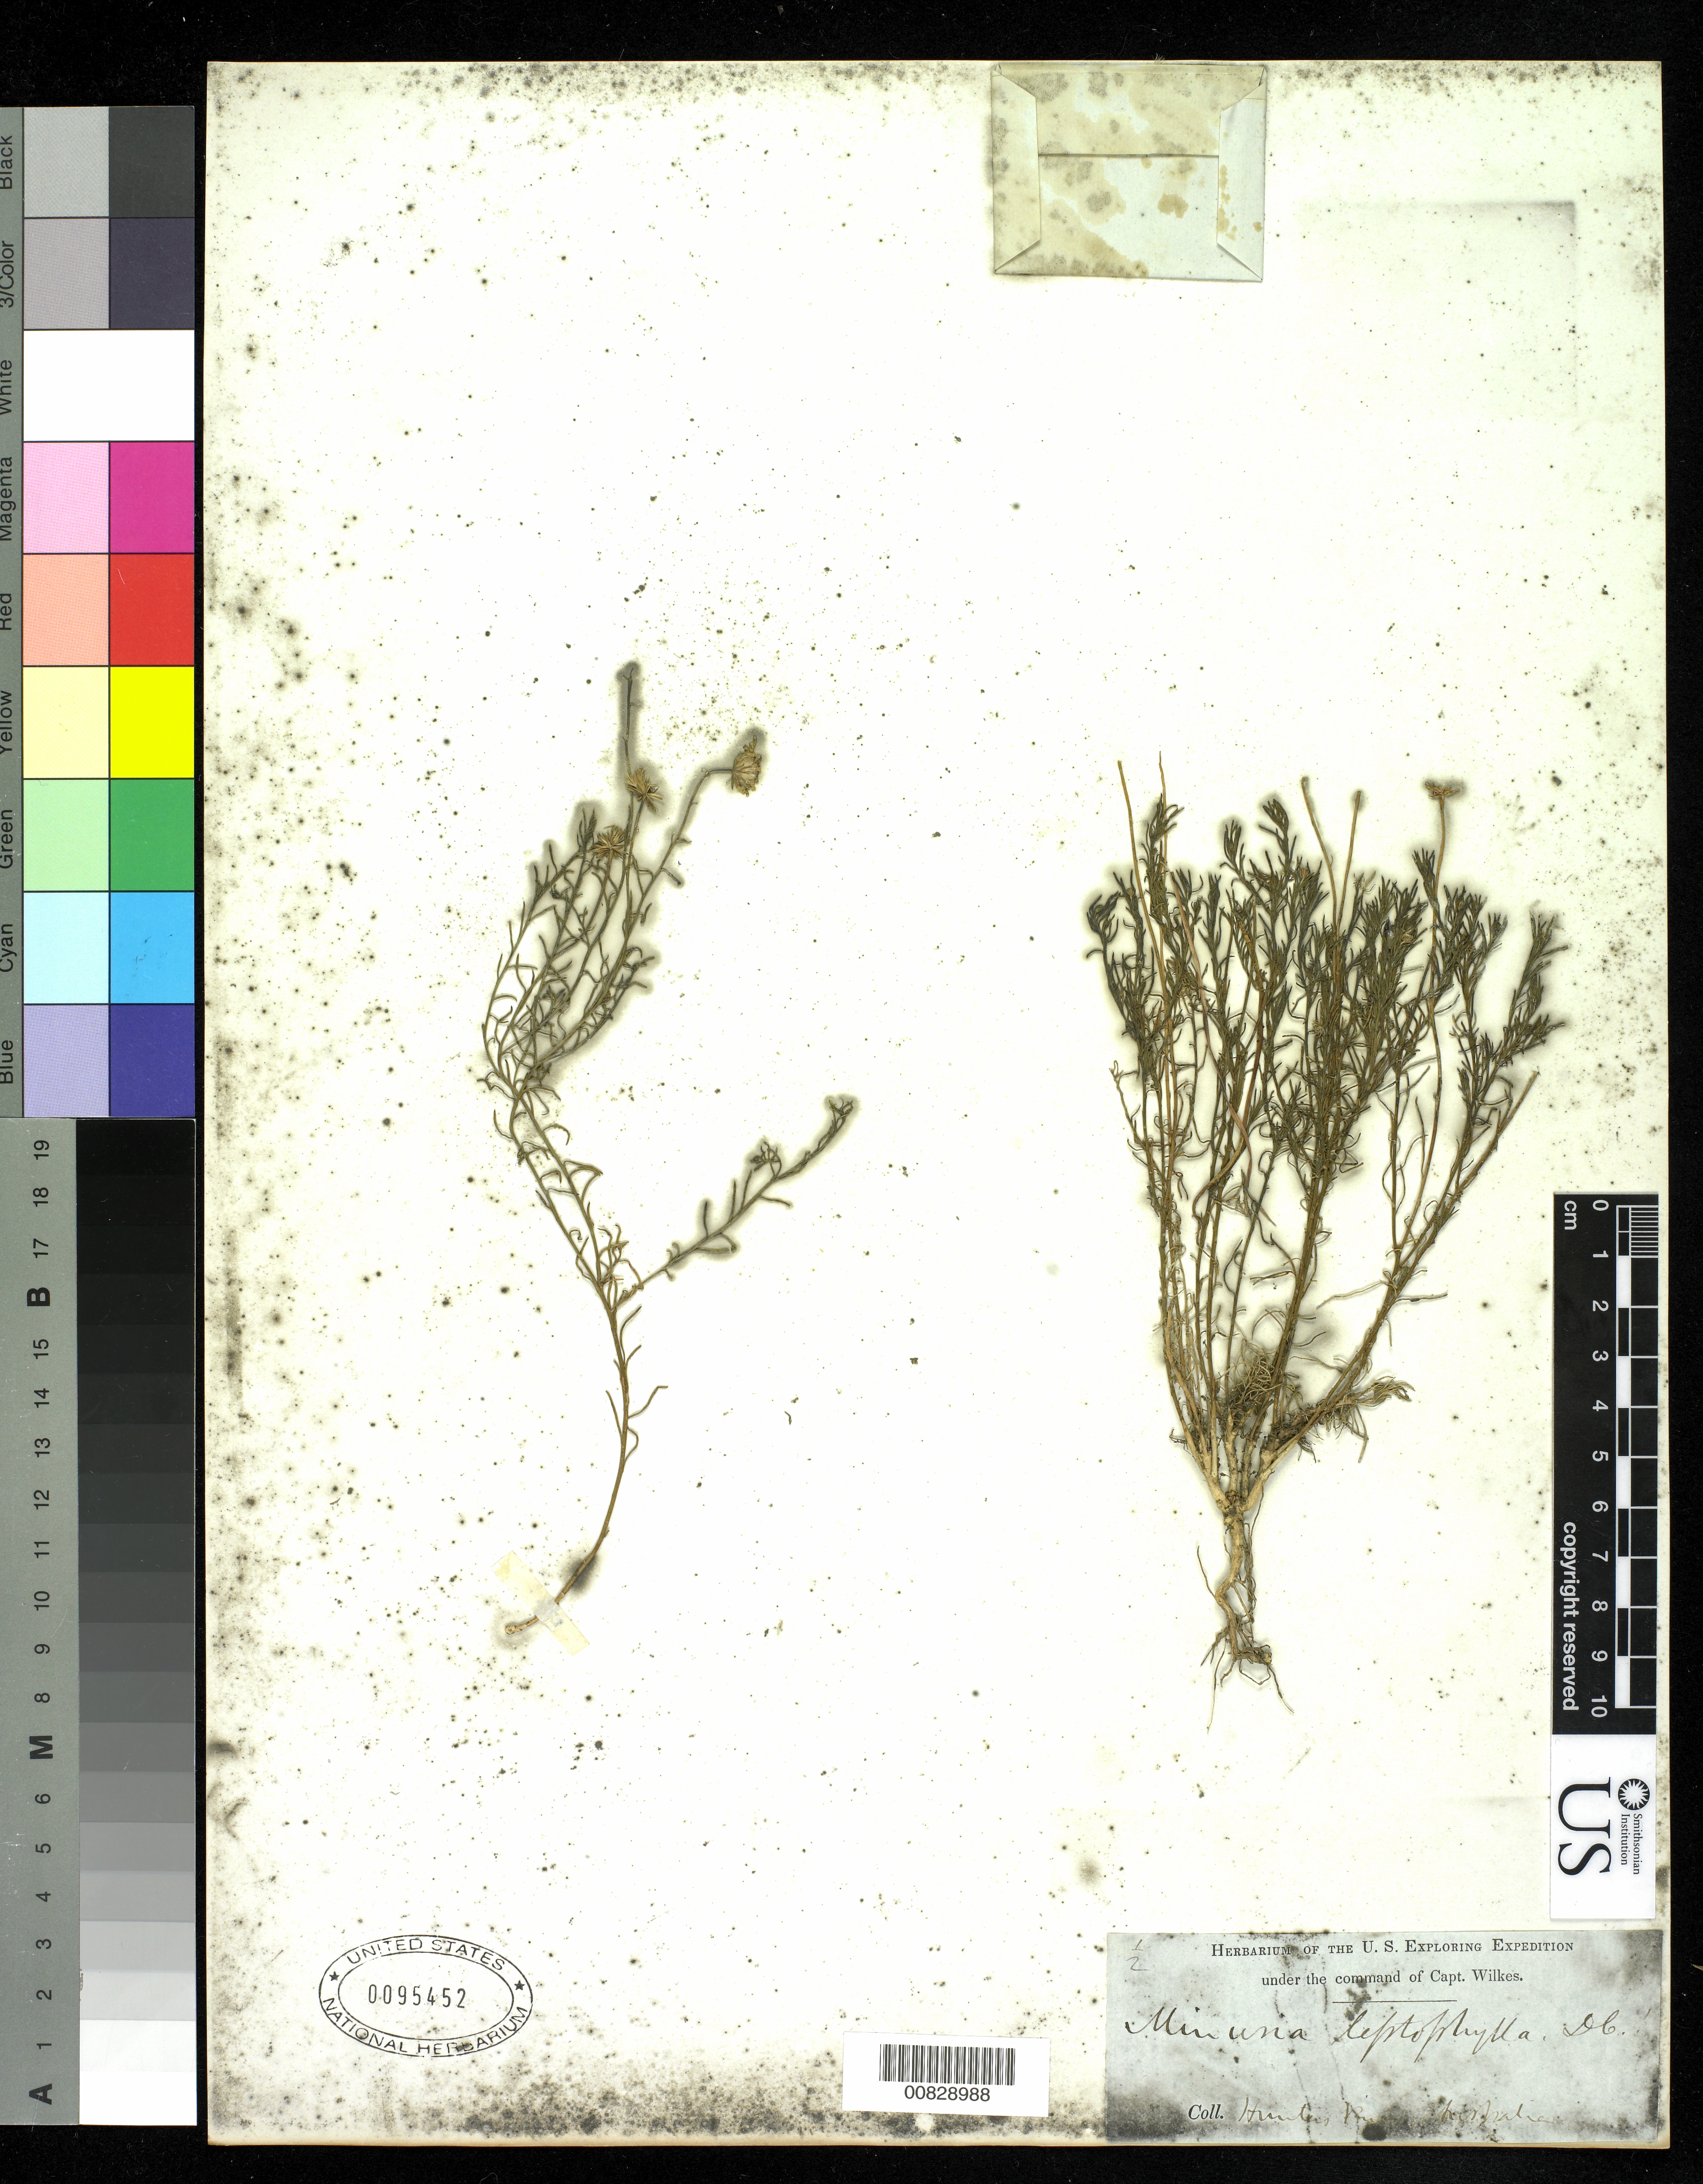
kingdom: Plantae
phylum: Tracheophyta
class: Magnoliopsida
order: Asterales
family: Asteraceae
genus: Minuria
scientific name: Minuria leptophylla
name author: DC.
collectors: Wilkes Explor. Exped.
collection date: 1838/1842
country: Australia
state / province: New South Wales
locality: Hunter's River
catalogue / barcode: US 95452